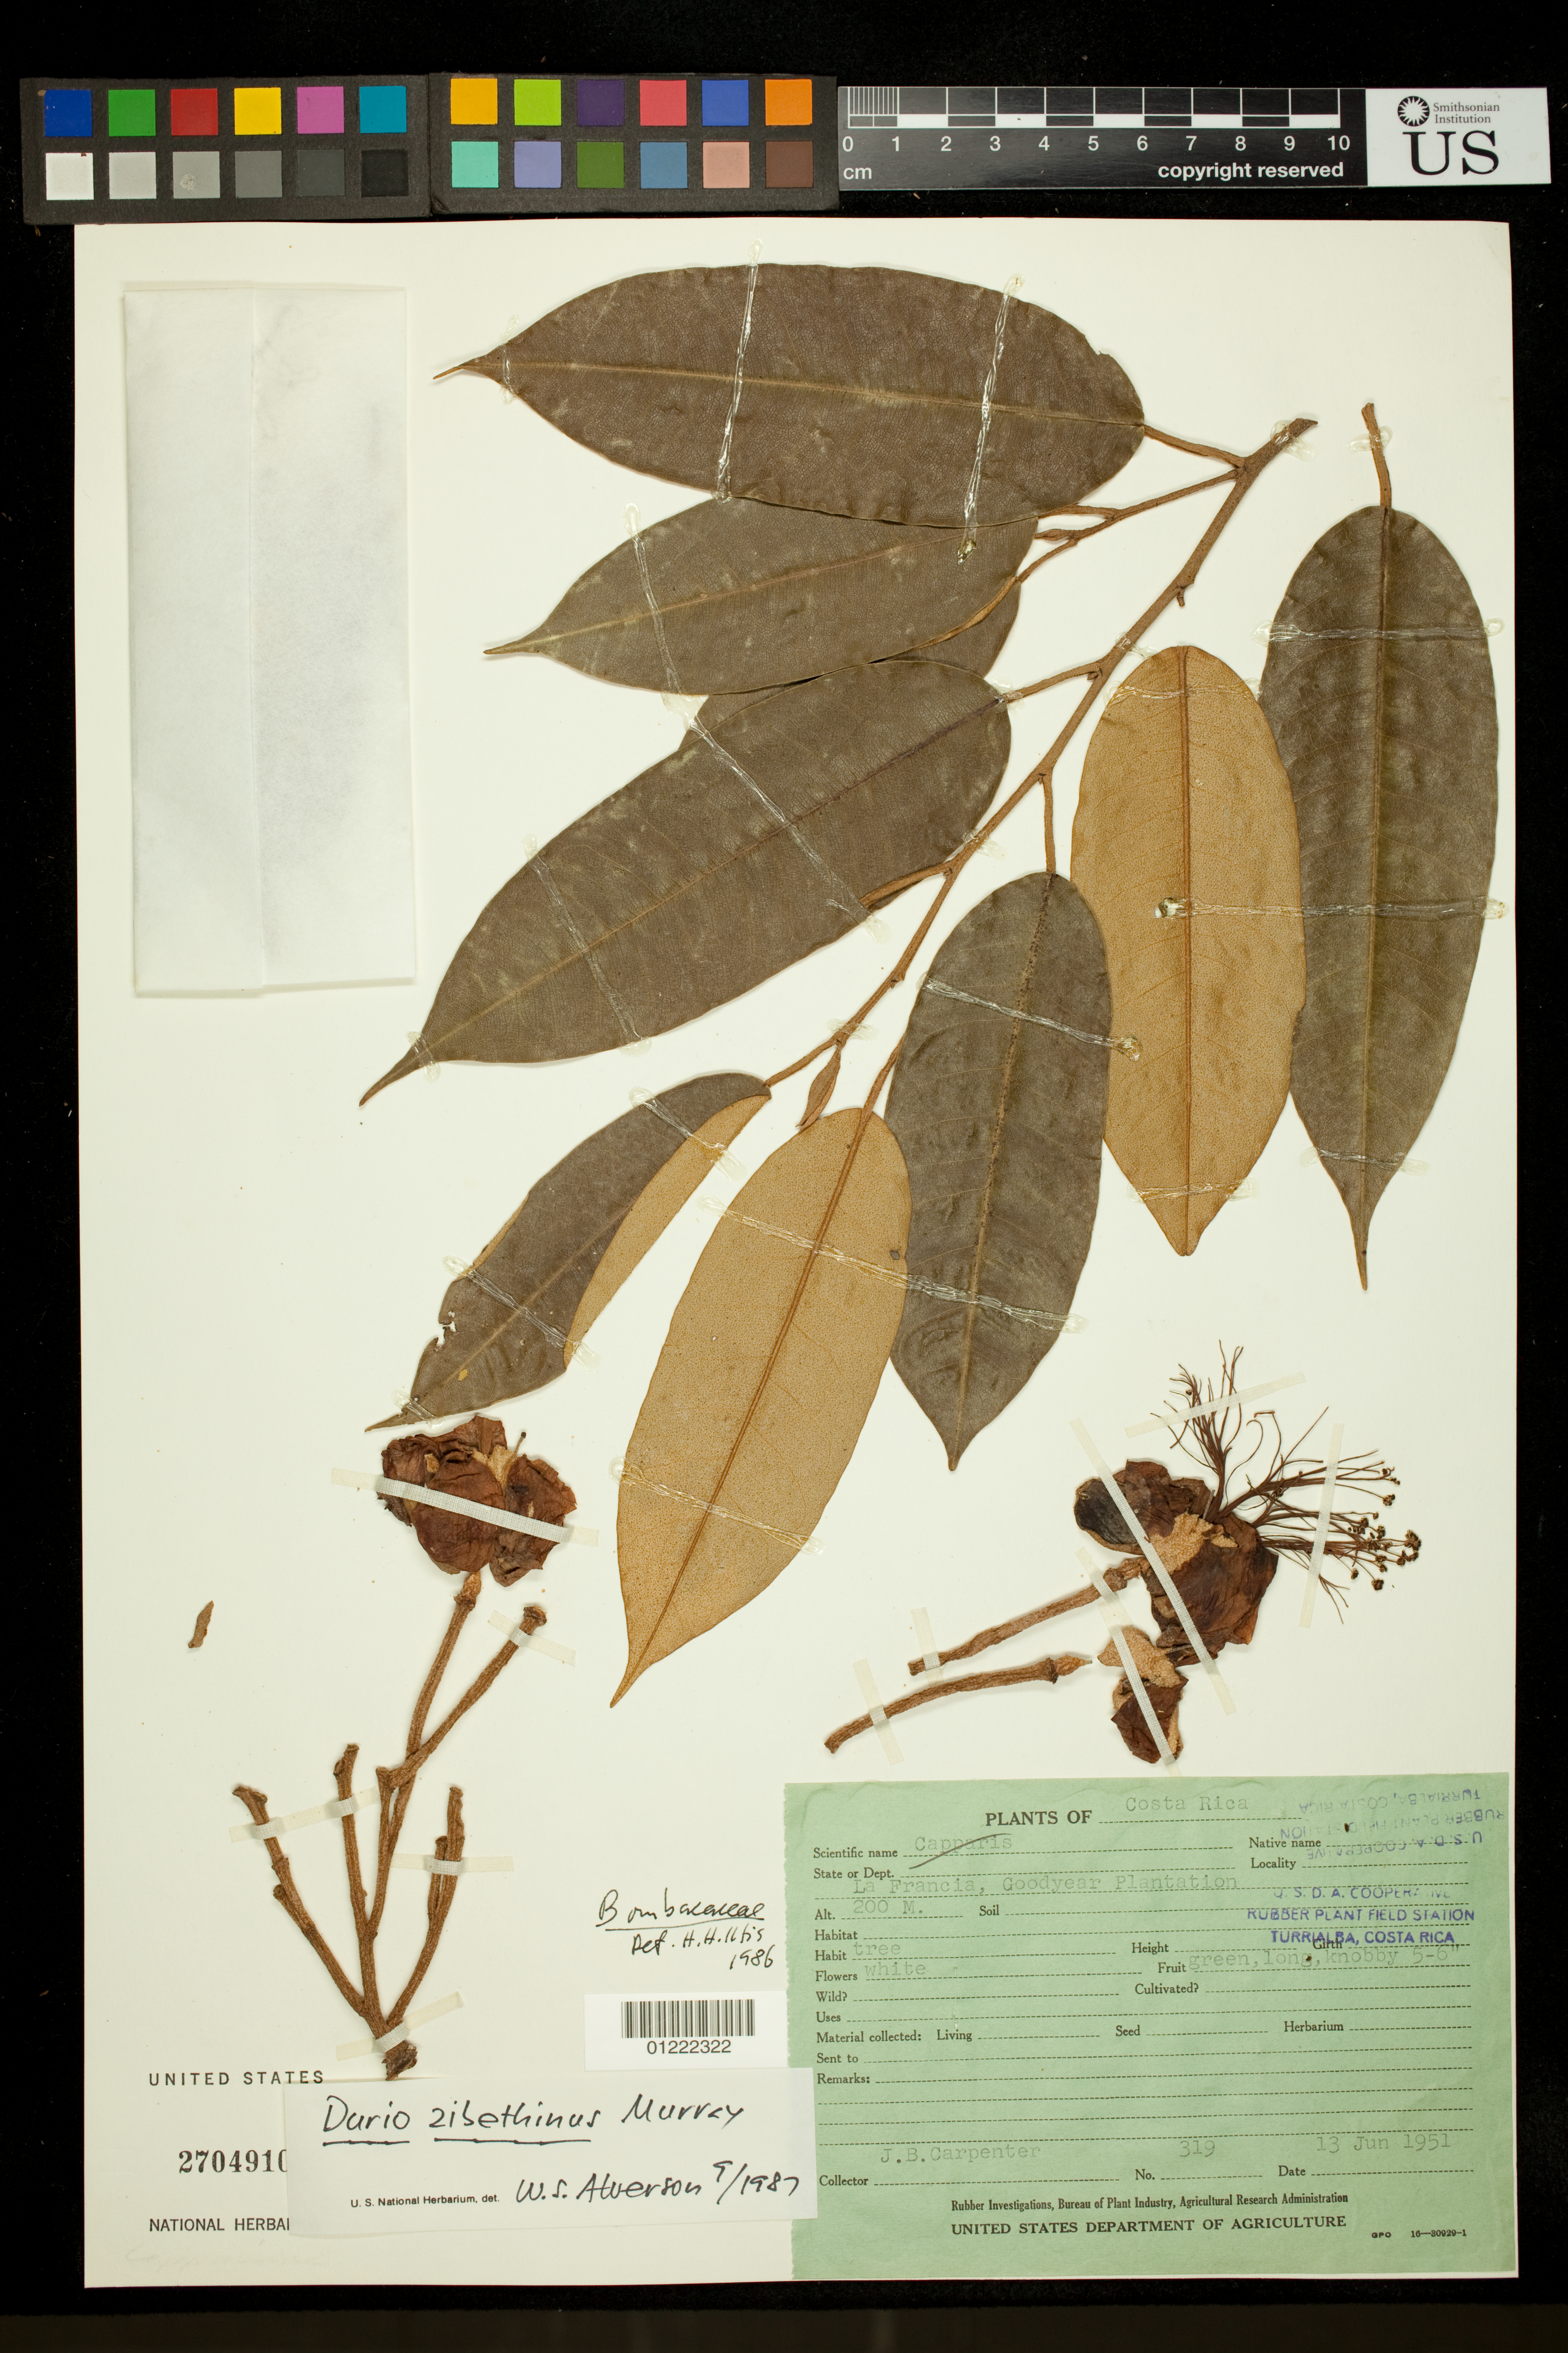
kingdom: Plantae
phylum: Tracheophyta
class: Magnoliopsida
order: Malvales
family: Malvaceae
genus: Durio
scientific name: Durio zibethinus Moon, nom. illeg.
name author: Moon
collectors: J. Carpenter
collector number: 319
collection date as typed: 6/13/1951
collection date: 1951-06-13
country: Costa Rica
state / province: Limón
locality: La Francia, Goodyear Plantation.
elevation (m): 200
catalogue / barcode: US 2704910